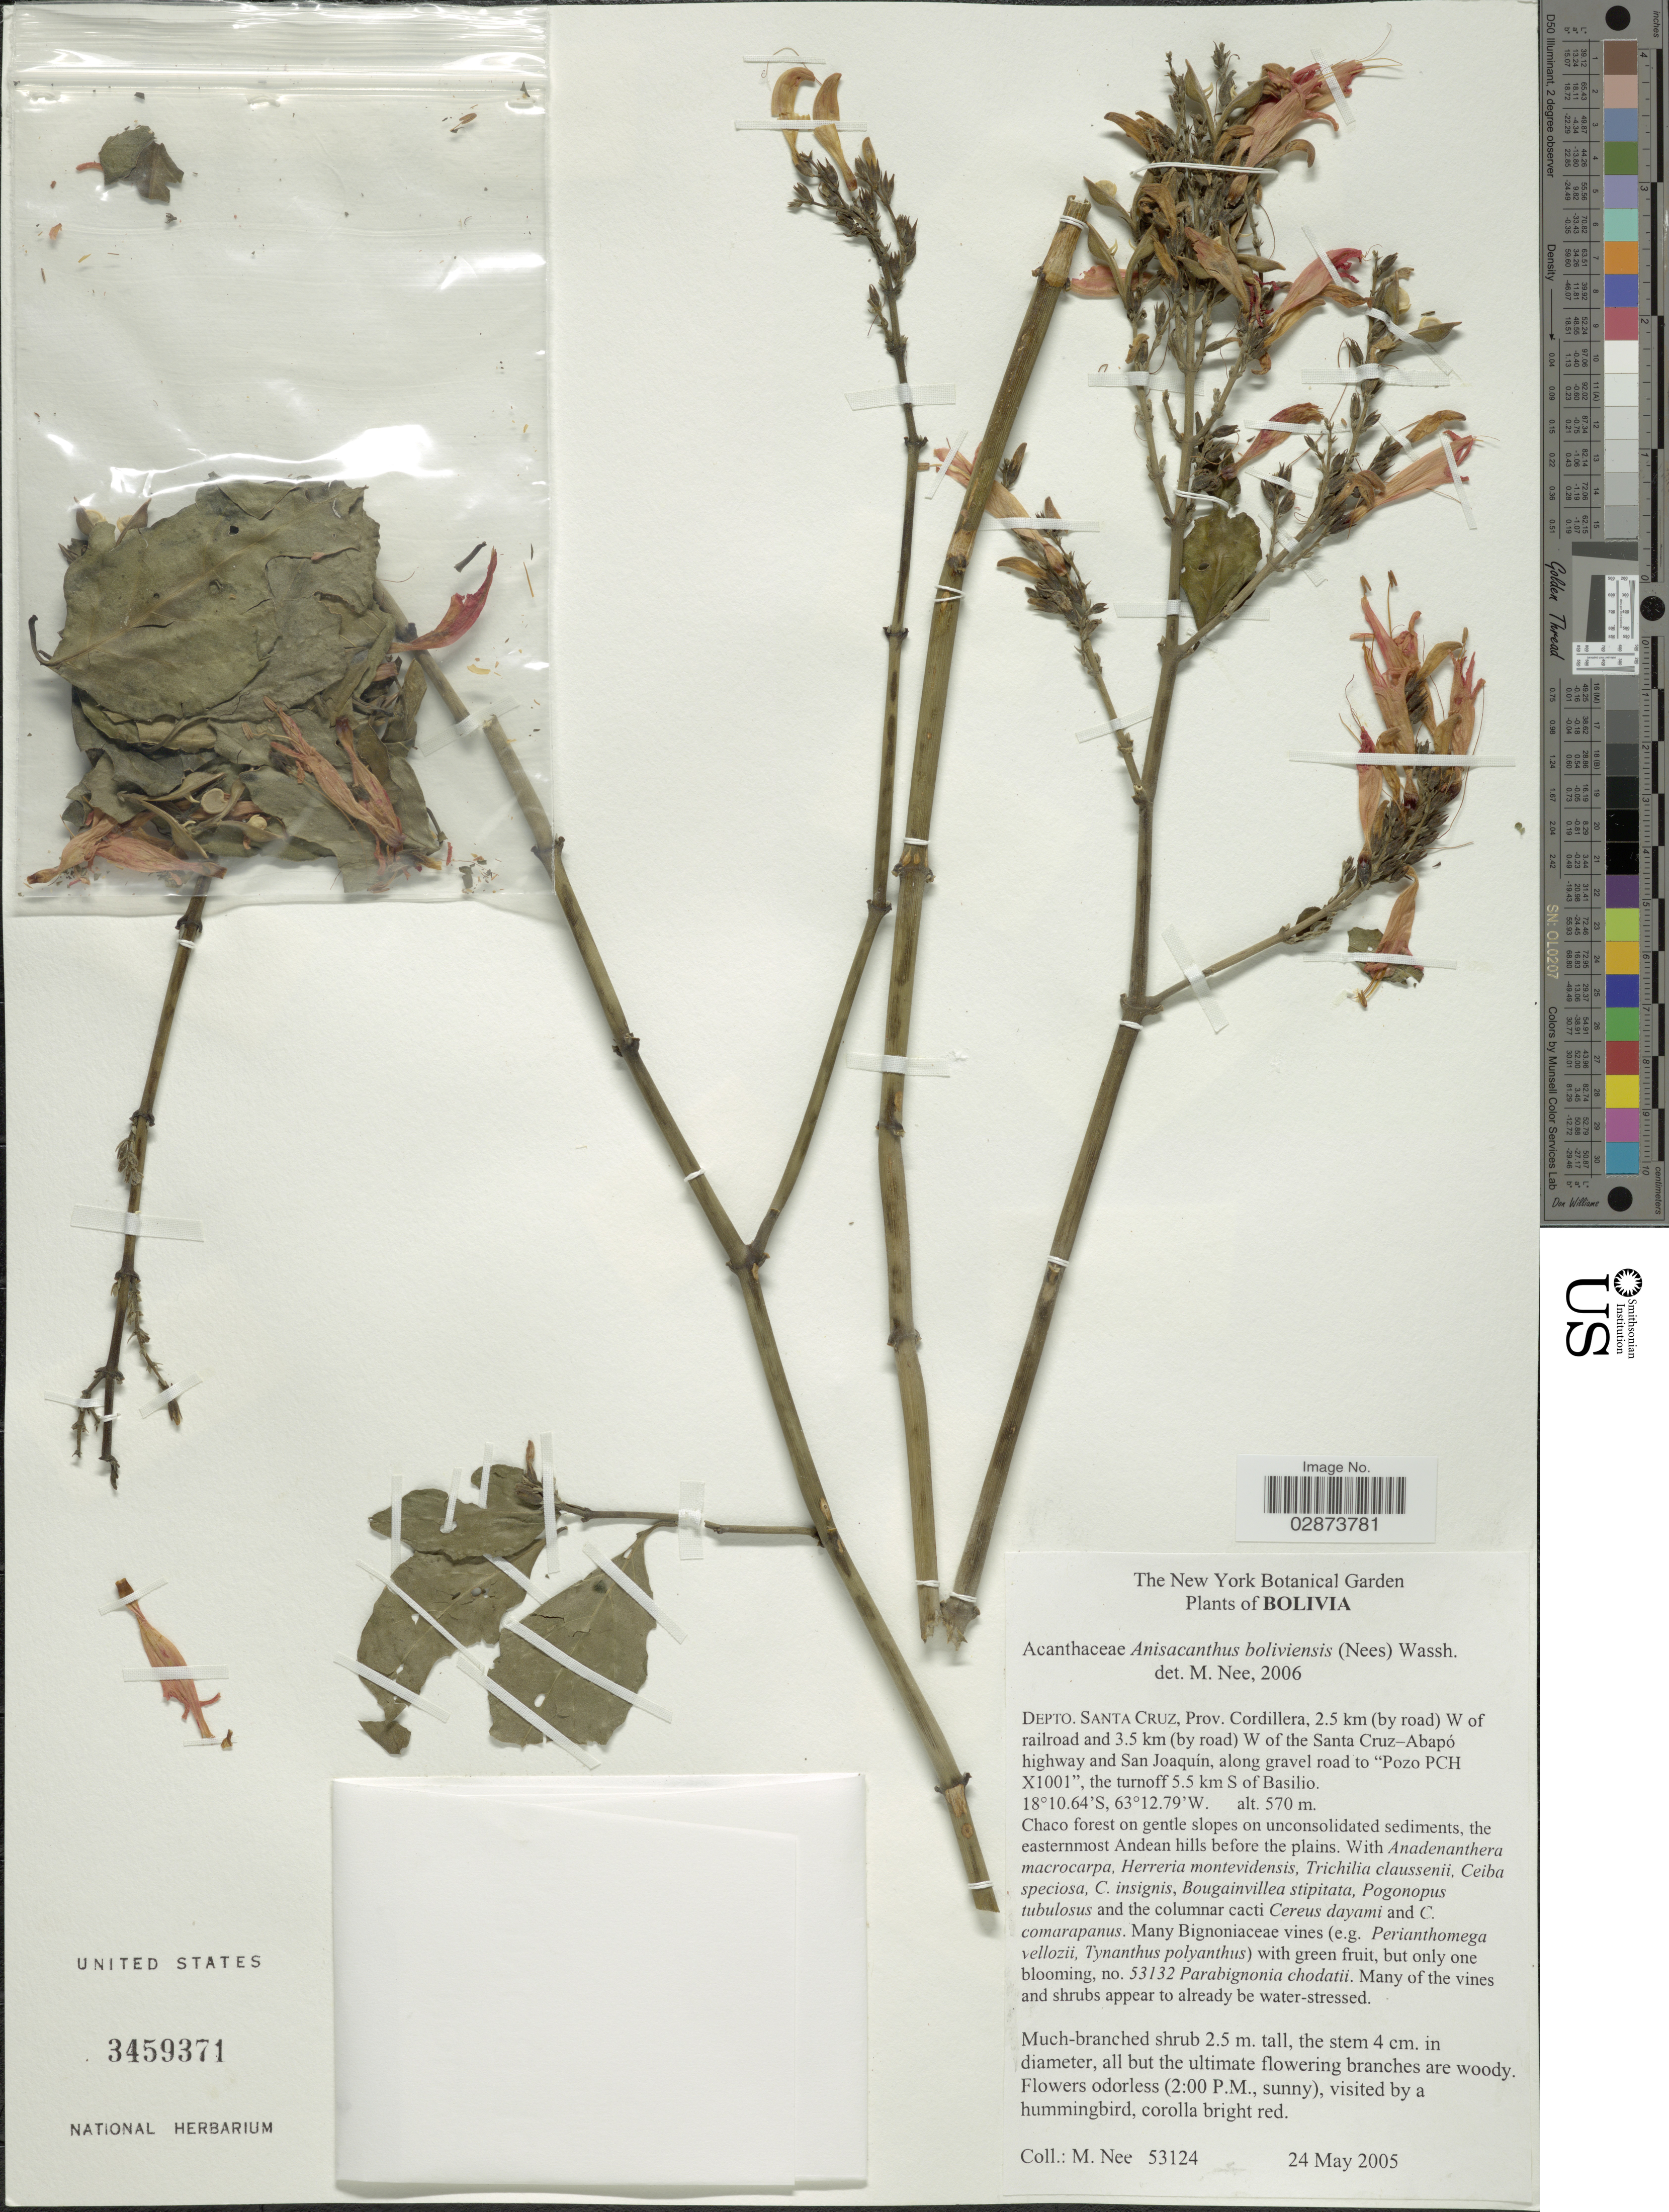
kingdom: Plantae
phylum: Tracheophyta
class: Magnoliopsida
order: Lamiales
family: Acanthaceae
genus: Thyrsacanthus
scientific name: Thyrsacanthus boliviensis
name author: (Nees) A.L.A. Côrtes & Rapini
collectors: M. Nee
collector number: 53124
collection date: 2005-05-24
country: Bolivia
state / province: Santa Cruz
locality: Depto. Santa Cruz, Prov. Cordillera, 2.5 km (by road) W of railroad and 3.5 km (by road) W of the Santa Cruz-Abapó highway and San Joaquín, along gravel road to "Pozo PCH X1001", the turnoff 5.5 km S of Basilio.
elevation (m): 570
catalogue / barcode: US 3459371